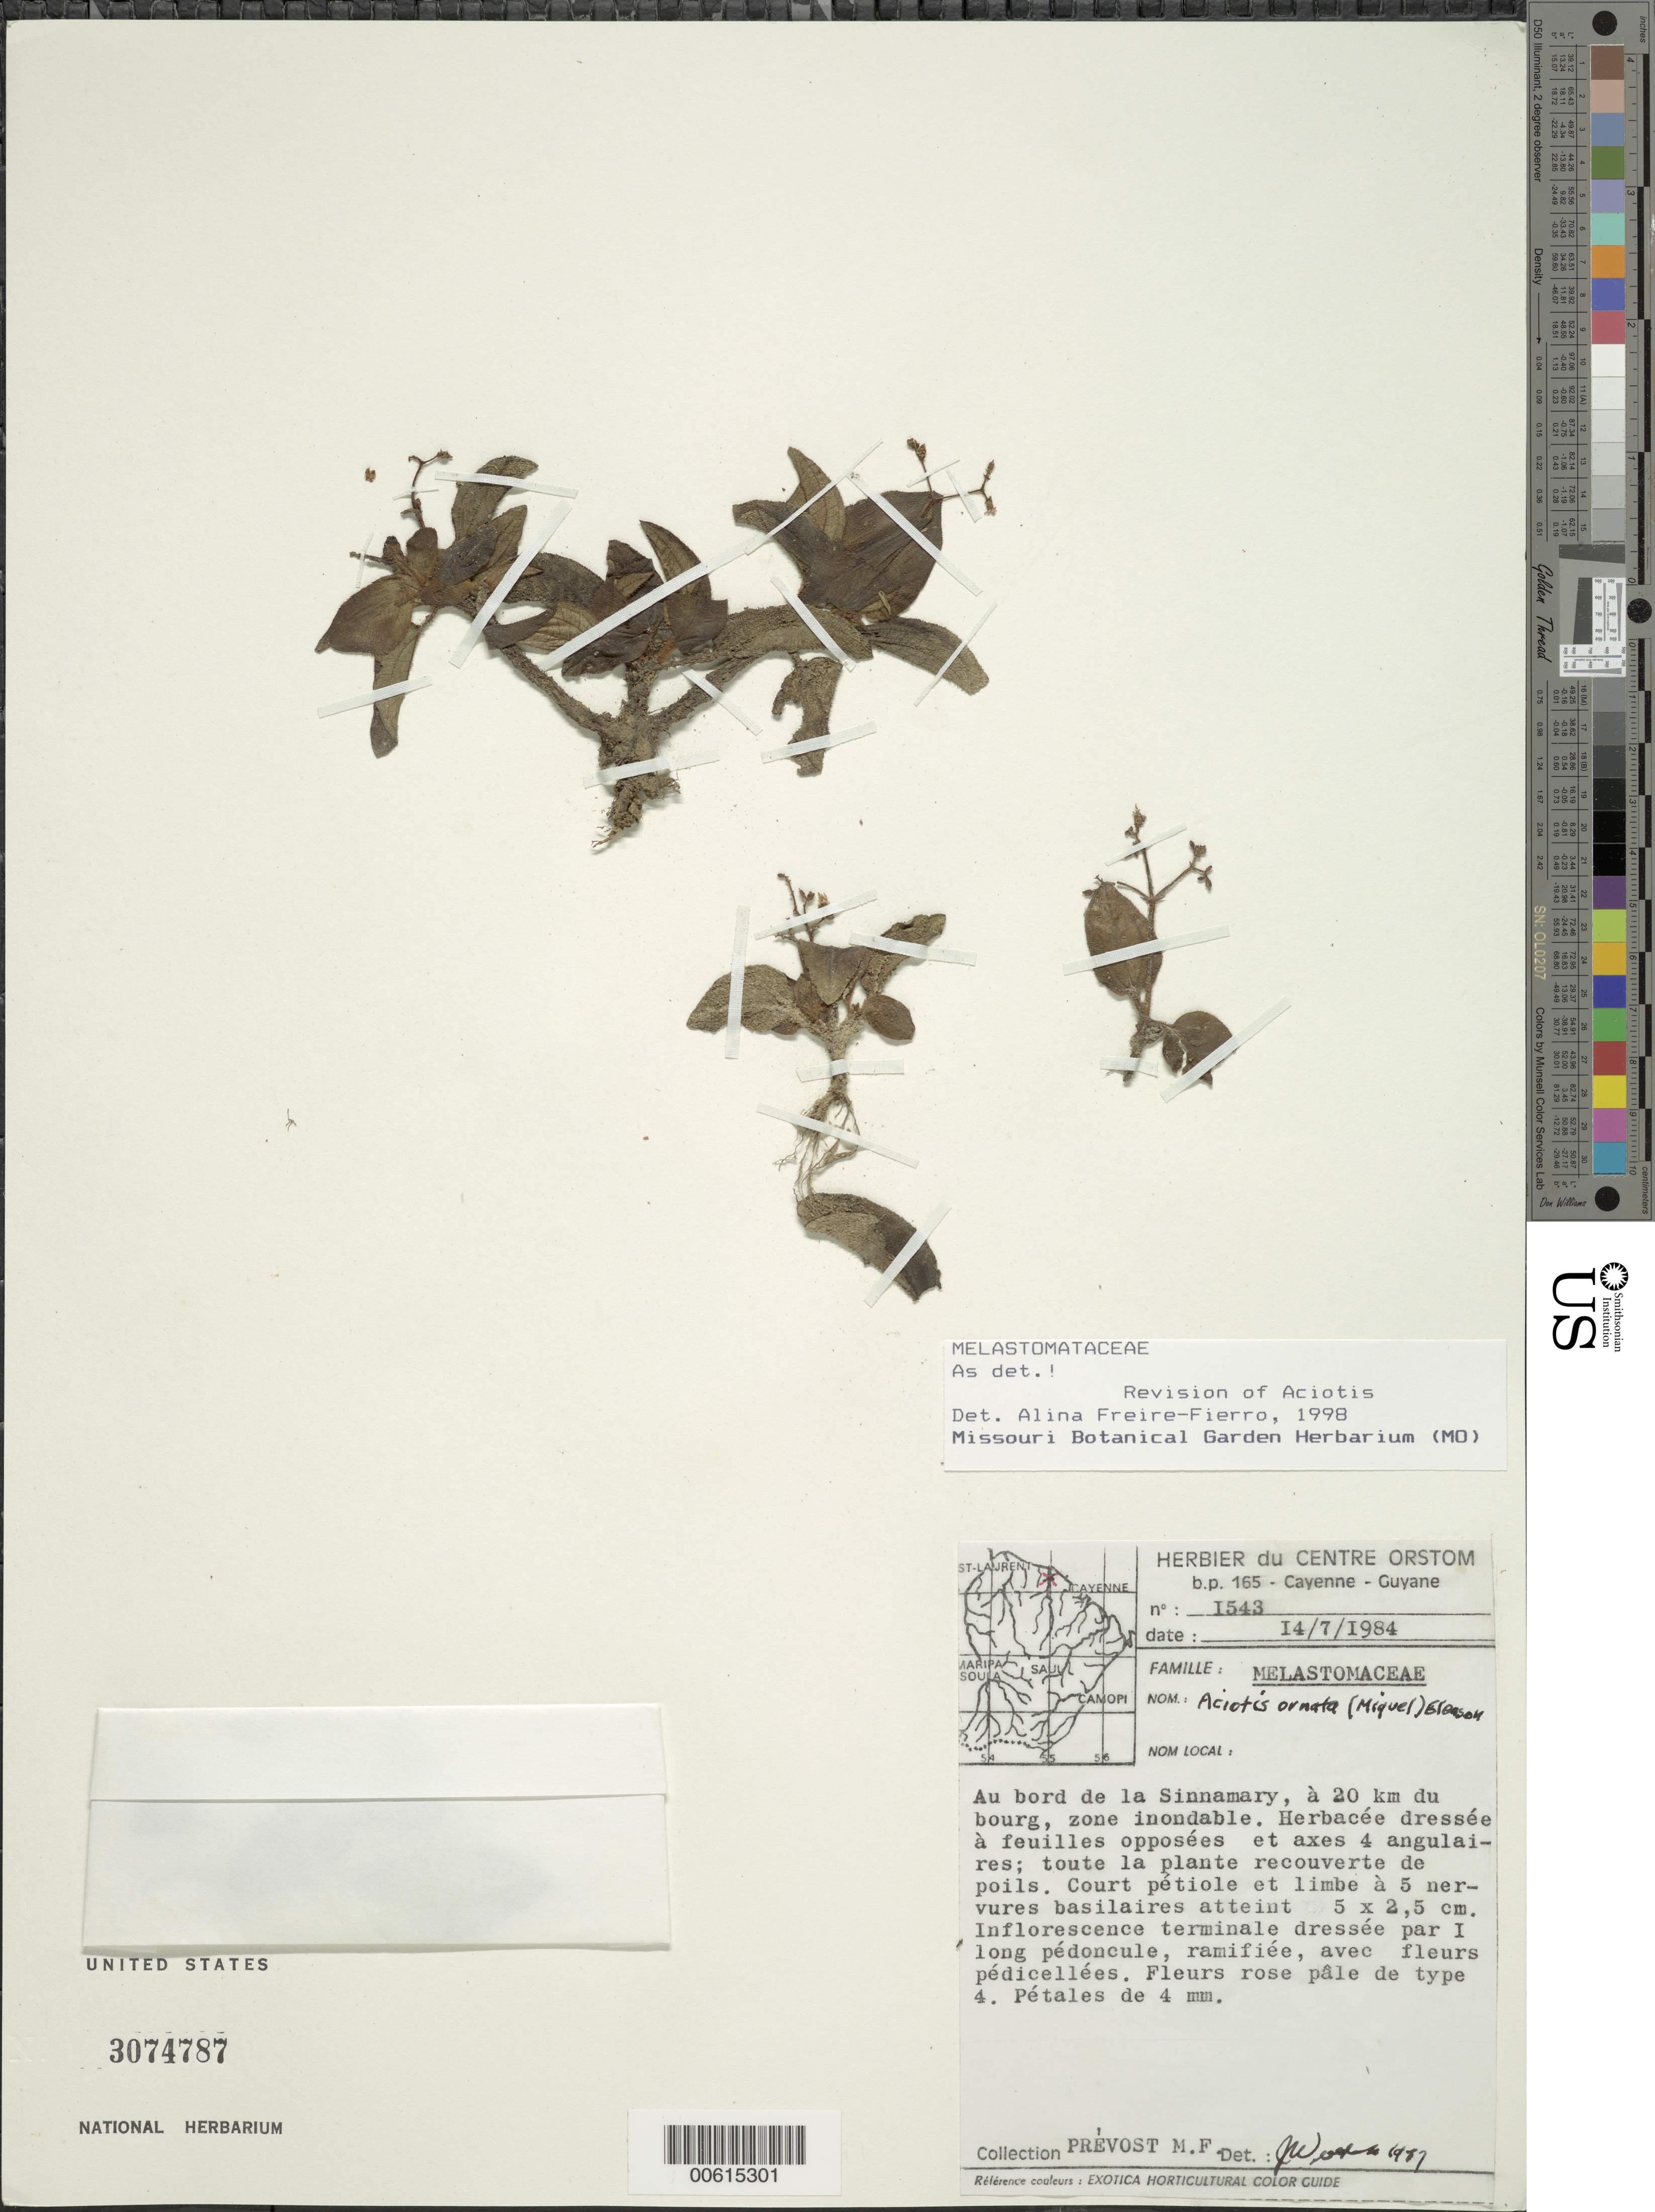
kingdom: Plantae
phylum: Tracheophyta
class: Magnoliopsida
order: Myrtales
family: Melastomataceae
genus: Aciotis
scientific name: Aciotis ornata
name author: (Miq.) Gleason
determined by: Freire-Fierro, A.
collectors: M.-F. Prévost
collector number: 1543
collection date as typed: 14-Jul-84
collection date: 1984-07-14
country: French Guiana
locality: Sinnamary R., a 20 km du bourg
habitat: Zone inondable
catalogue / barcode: US 3074787